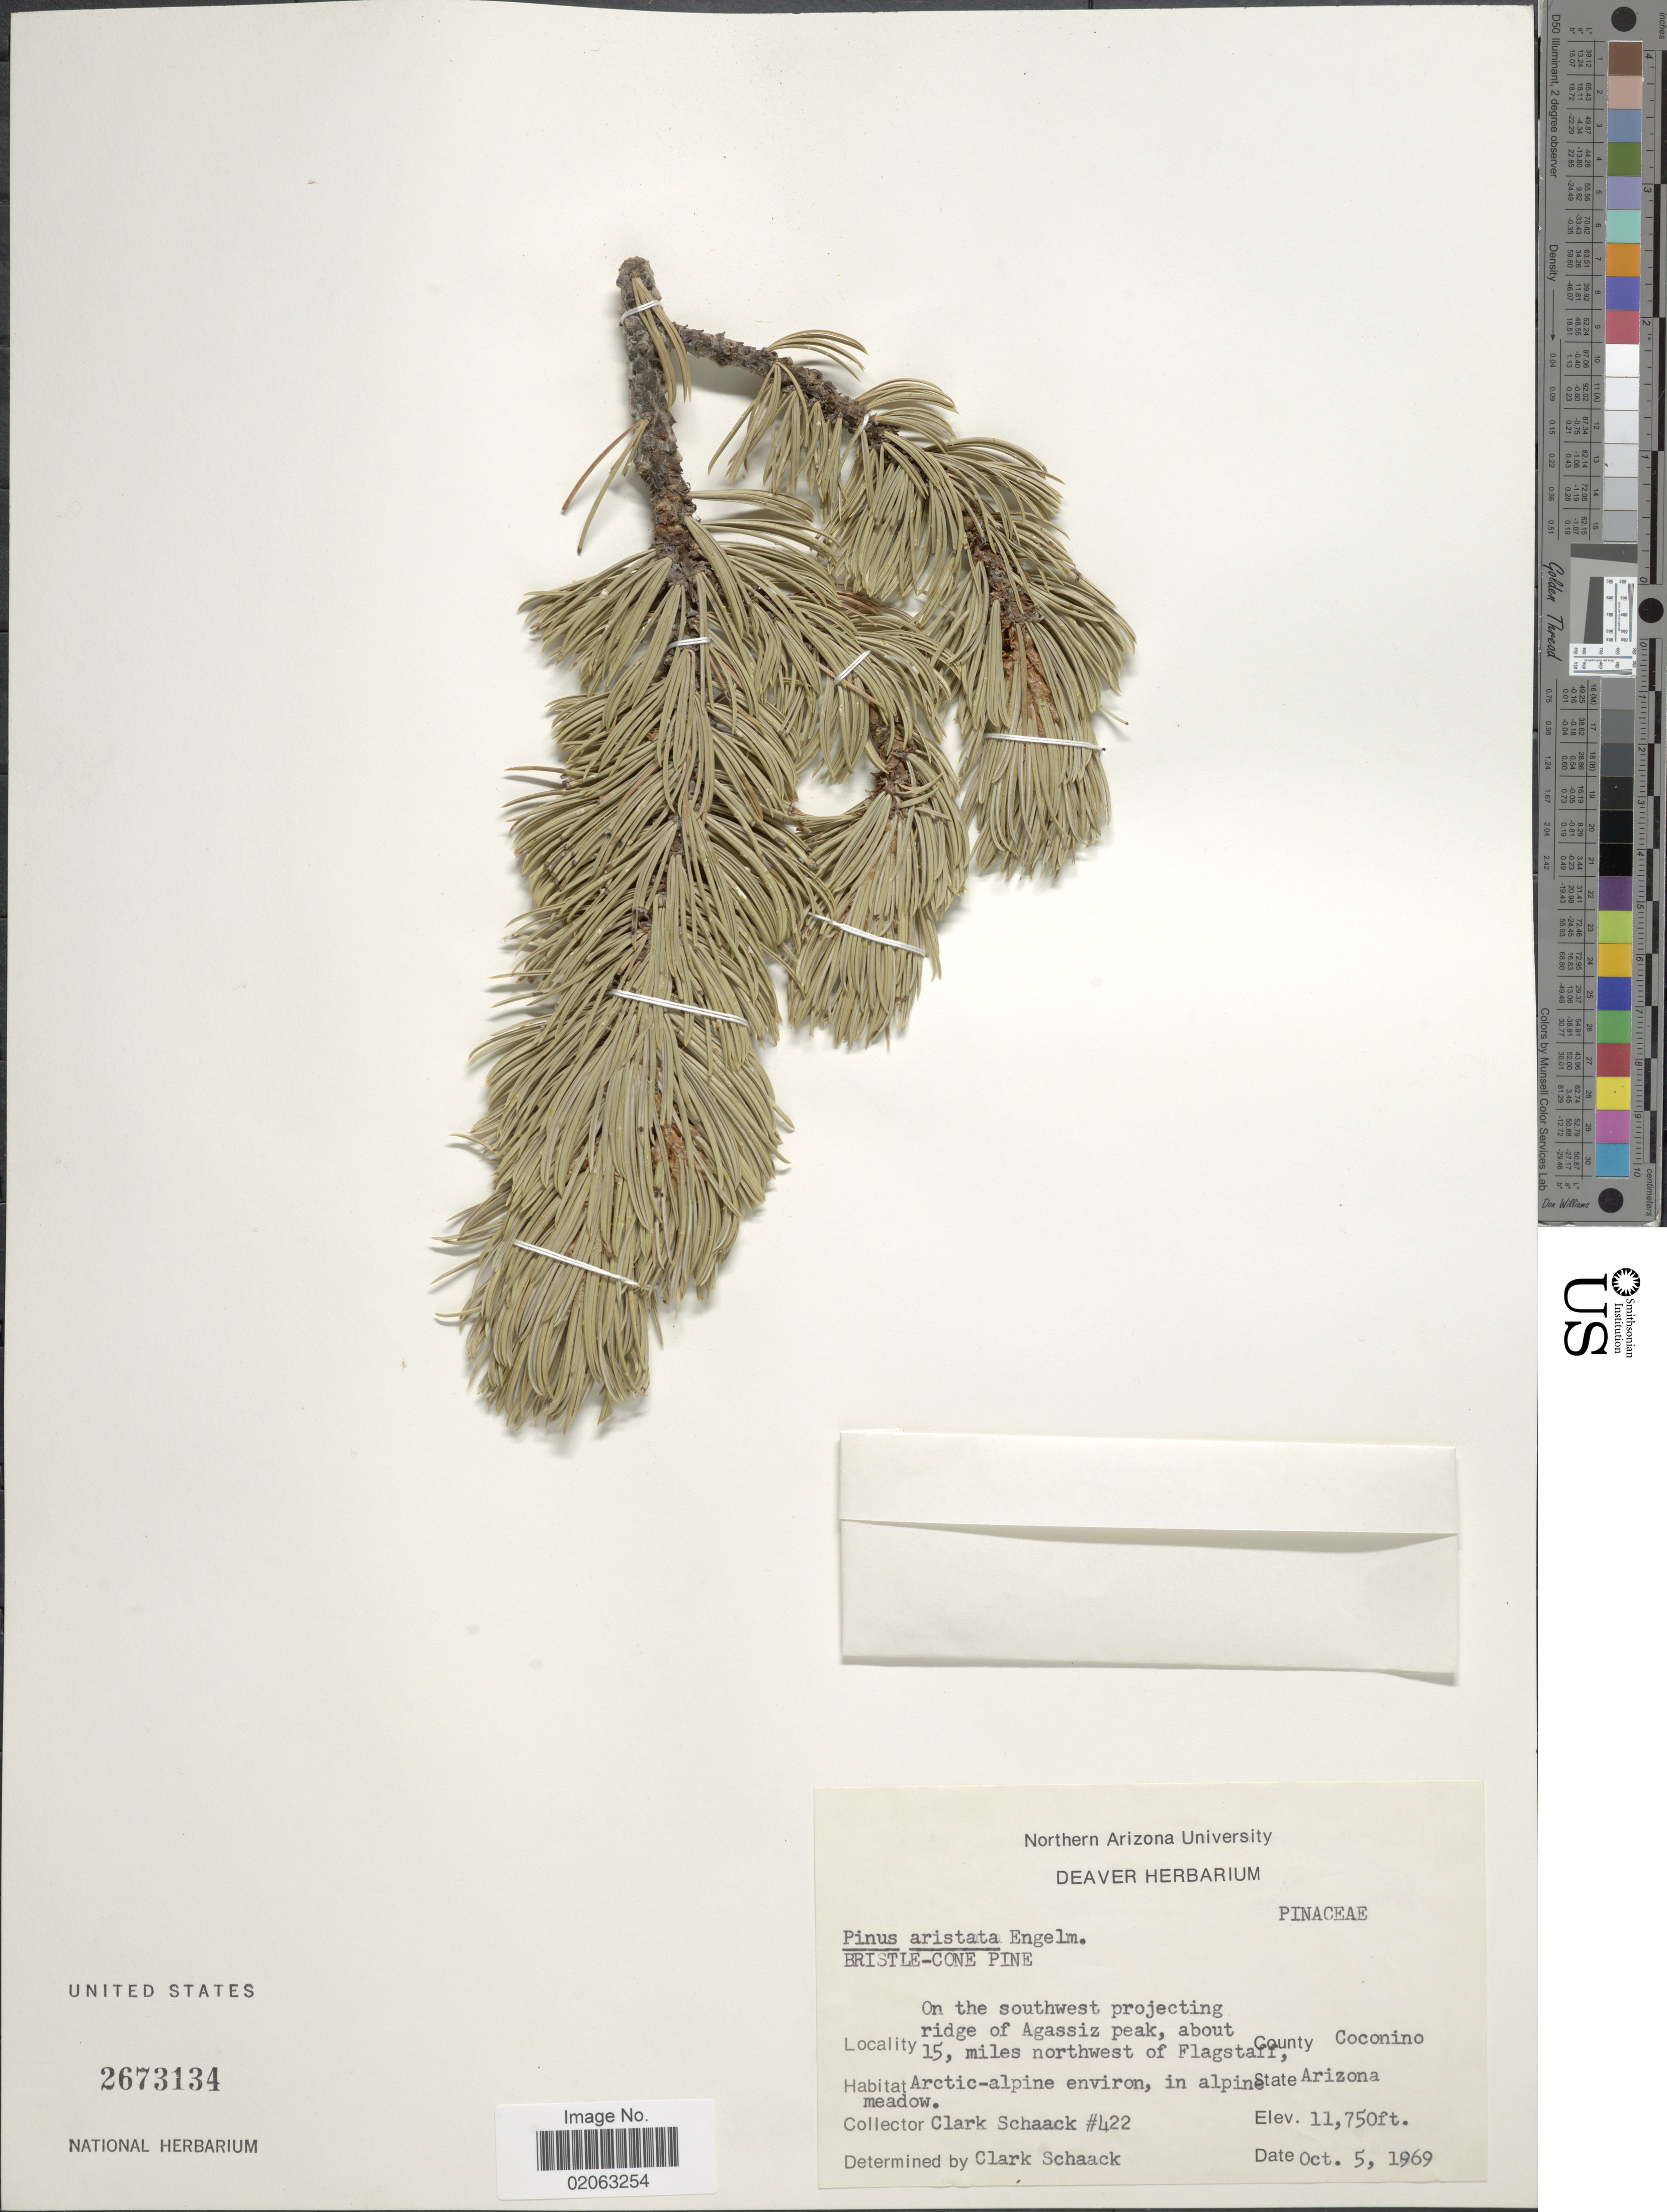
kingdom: Plantae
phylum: Tracheophyta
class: Pinopsida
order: Pinales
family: Pinaceae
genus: Pinus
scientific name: Pinus aristata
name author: Engelm.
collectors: C. G. Schaack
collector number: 422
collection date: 1969-10-05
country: United States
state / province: Arizona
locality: On the southwest projecting ridge of Agassiz peak, about 15, miles northwest of Flagstaff, County Coconino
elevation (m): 3581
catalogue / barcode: US 2673134